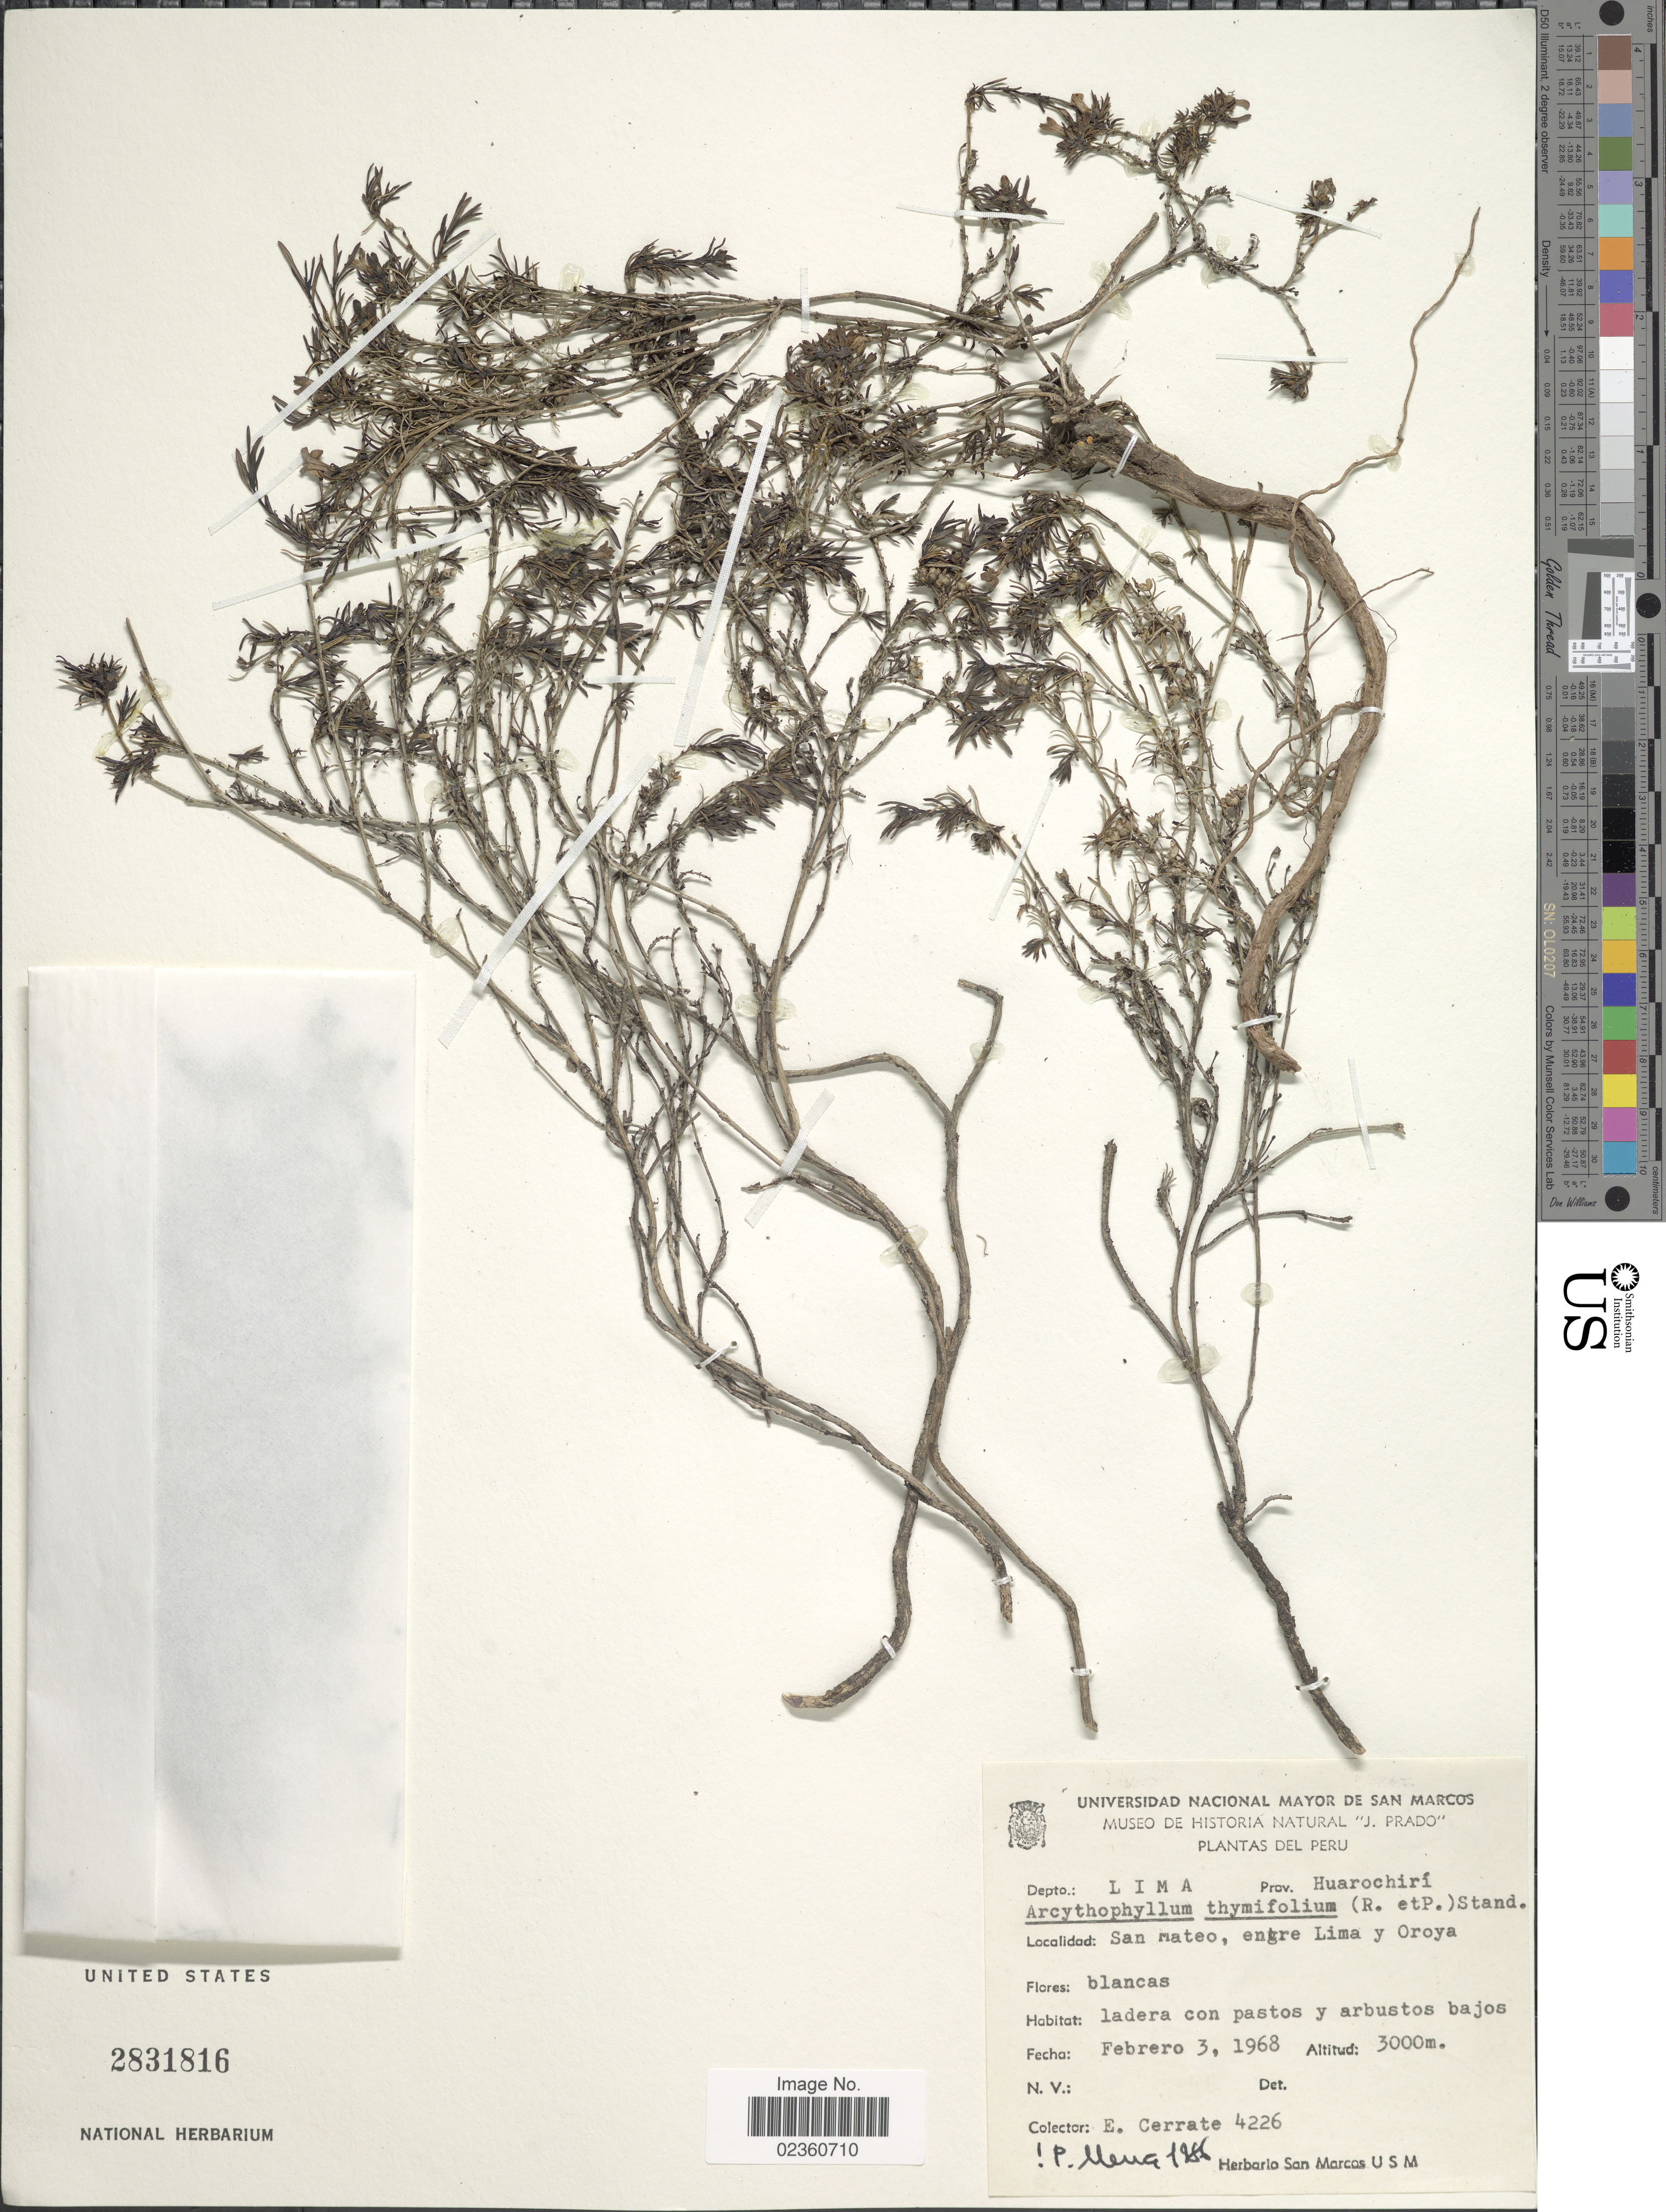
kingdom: Plantae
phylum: Tracheophyta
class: Magnoliopsida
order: Gentianales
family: Rubiaceae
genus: Arcytophyllum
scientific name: Arcytophyllum thymifolium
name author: (Ruiz & Pav.) Standl.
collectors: E. Cerrate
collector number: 4226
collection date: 1968-02-03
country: Peru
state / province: Lima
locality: Depto: Lima, Prov. Huarochirí, San Mateo, entre LIma y Oroya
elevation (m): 3000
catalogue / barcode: US 2831816